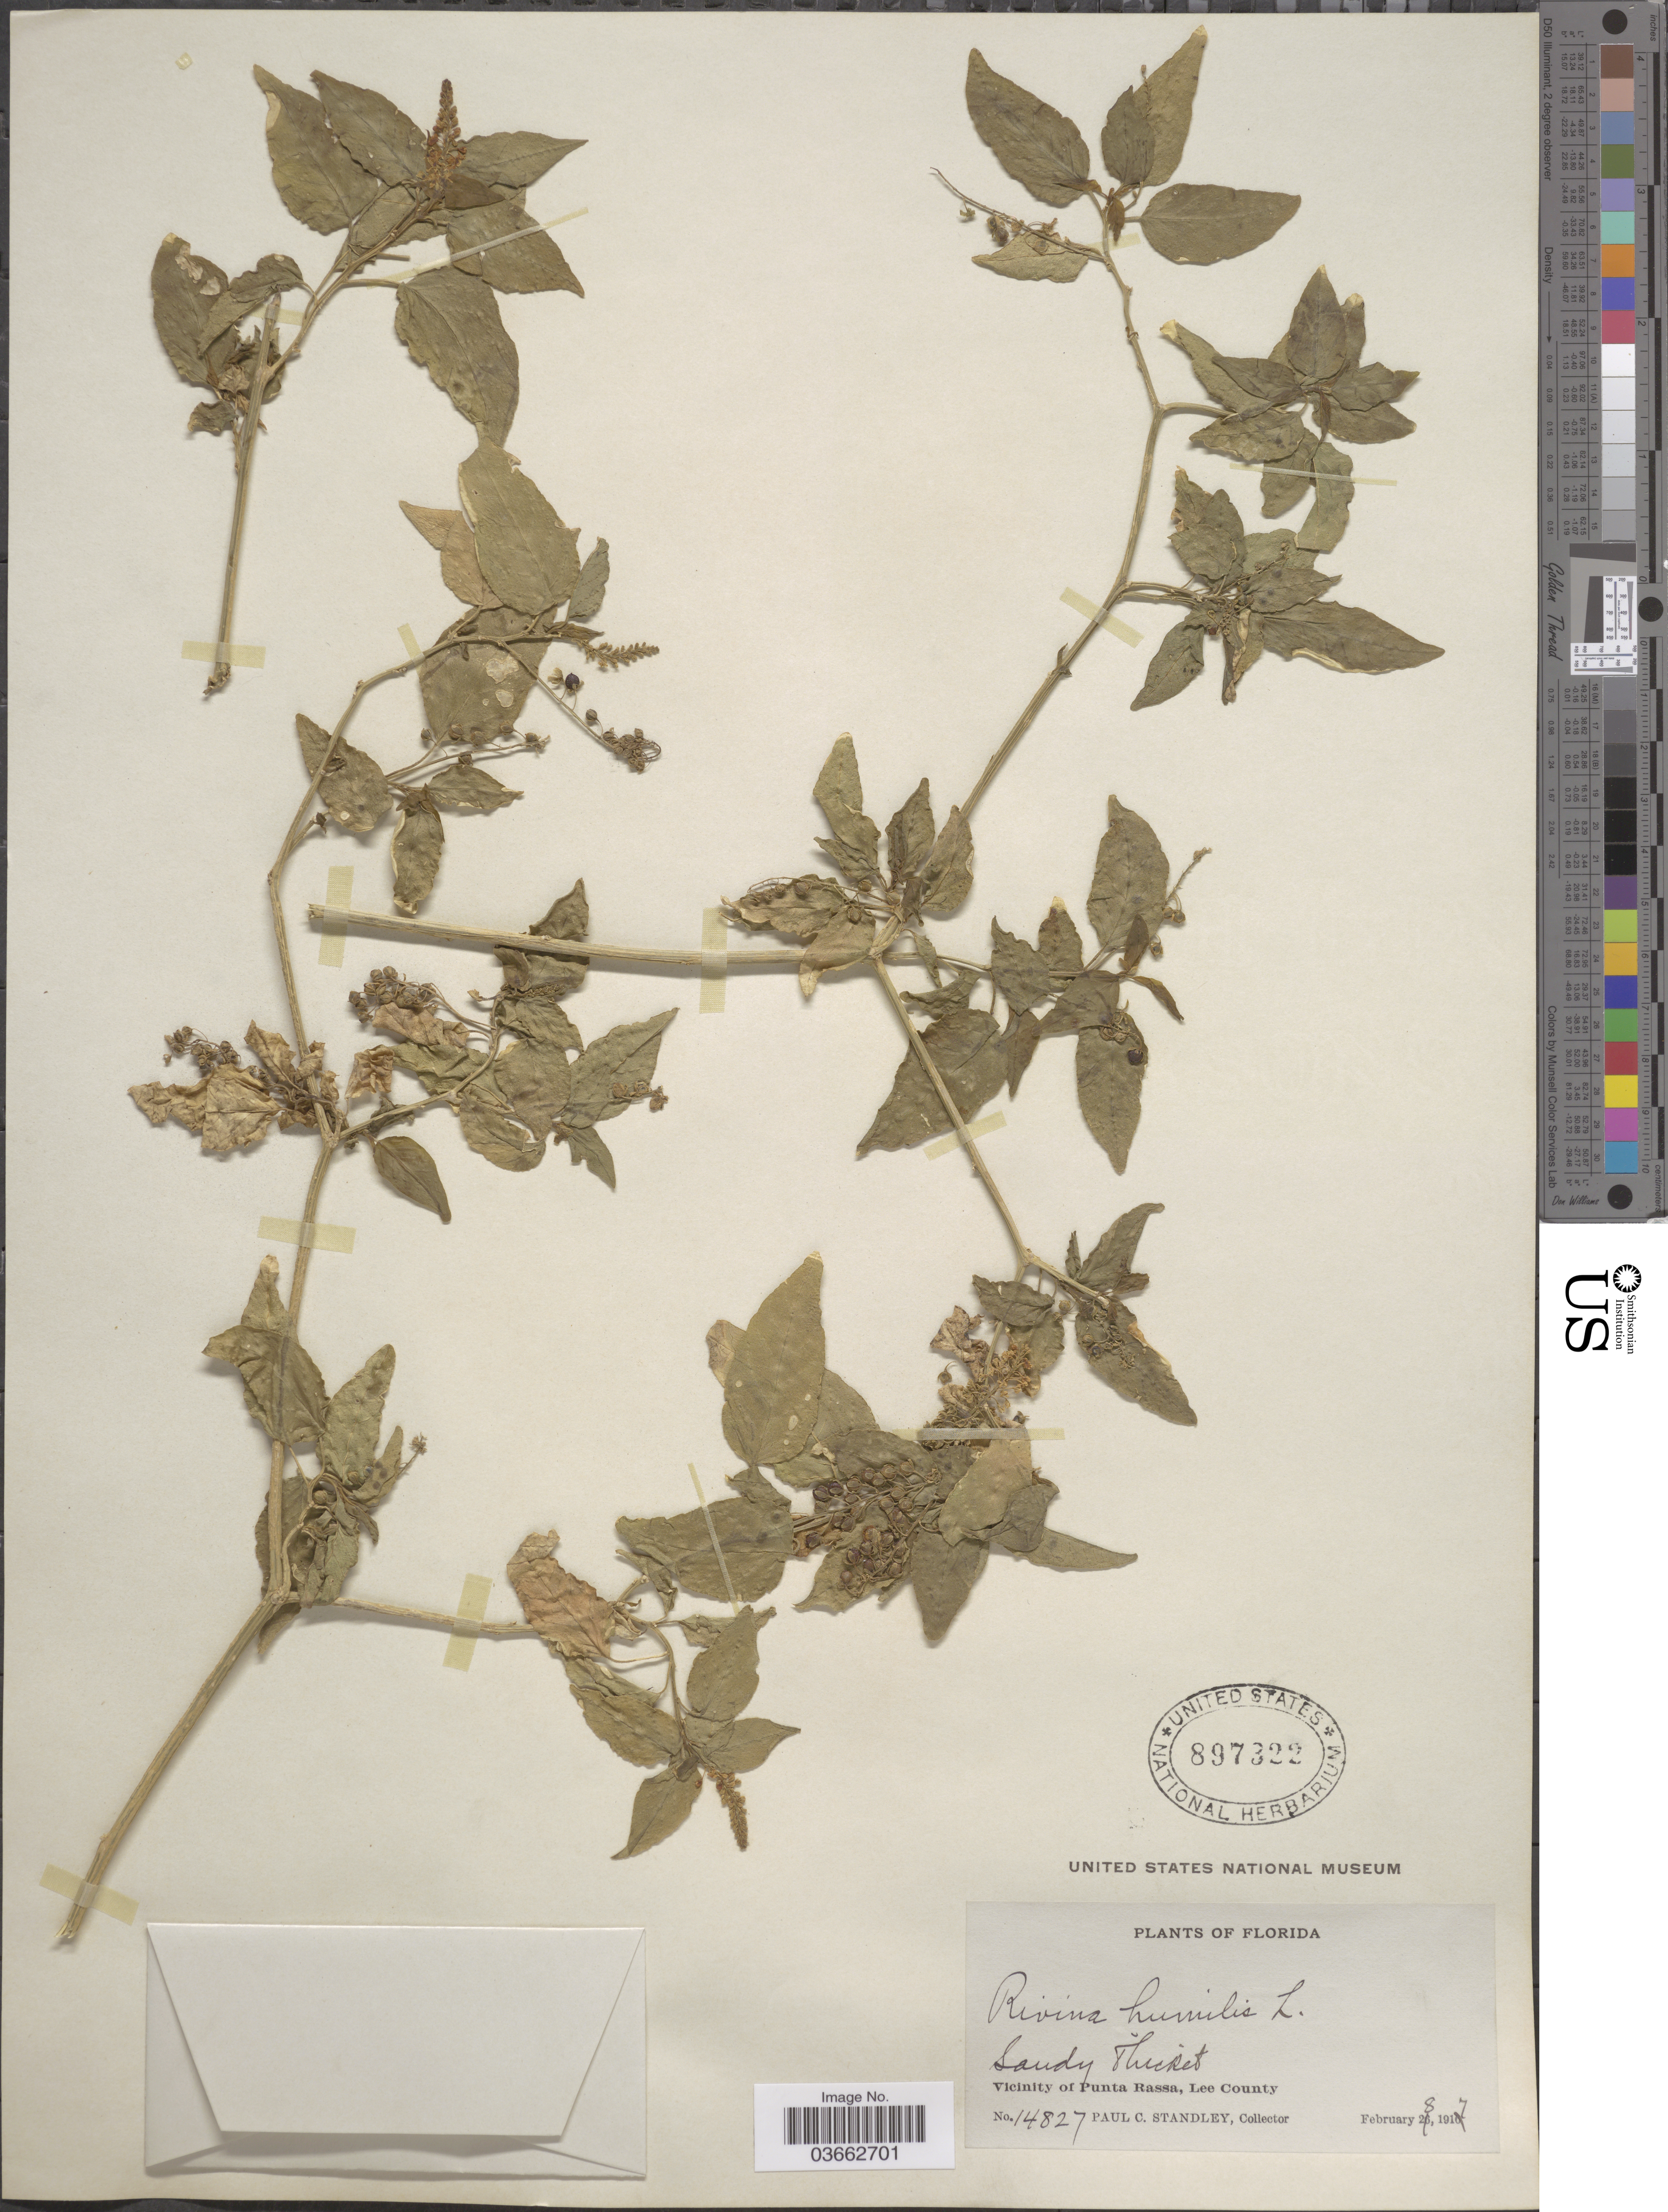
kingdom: Plantae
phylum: Tracheophyta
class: Magnoliopsida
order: Caryophyllales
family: Phytolaccaceae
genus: Rivina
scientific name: Rivina humilis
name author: L.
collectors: P. C. Standley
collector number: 14827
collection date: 1917-02-08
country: United States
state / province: Florida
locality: Vicinity of Punta Rassa, Lee County.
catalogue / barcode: US 897322